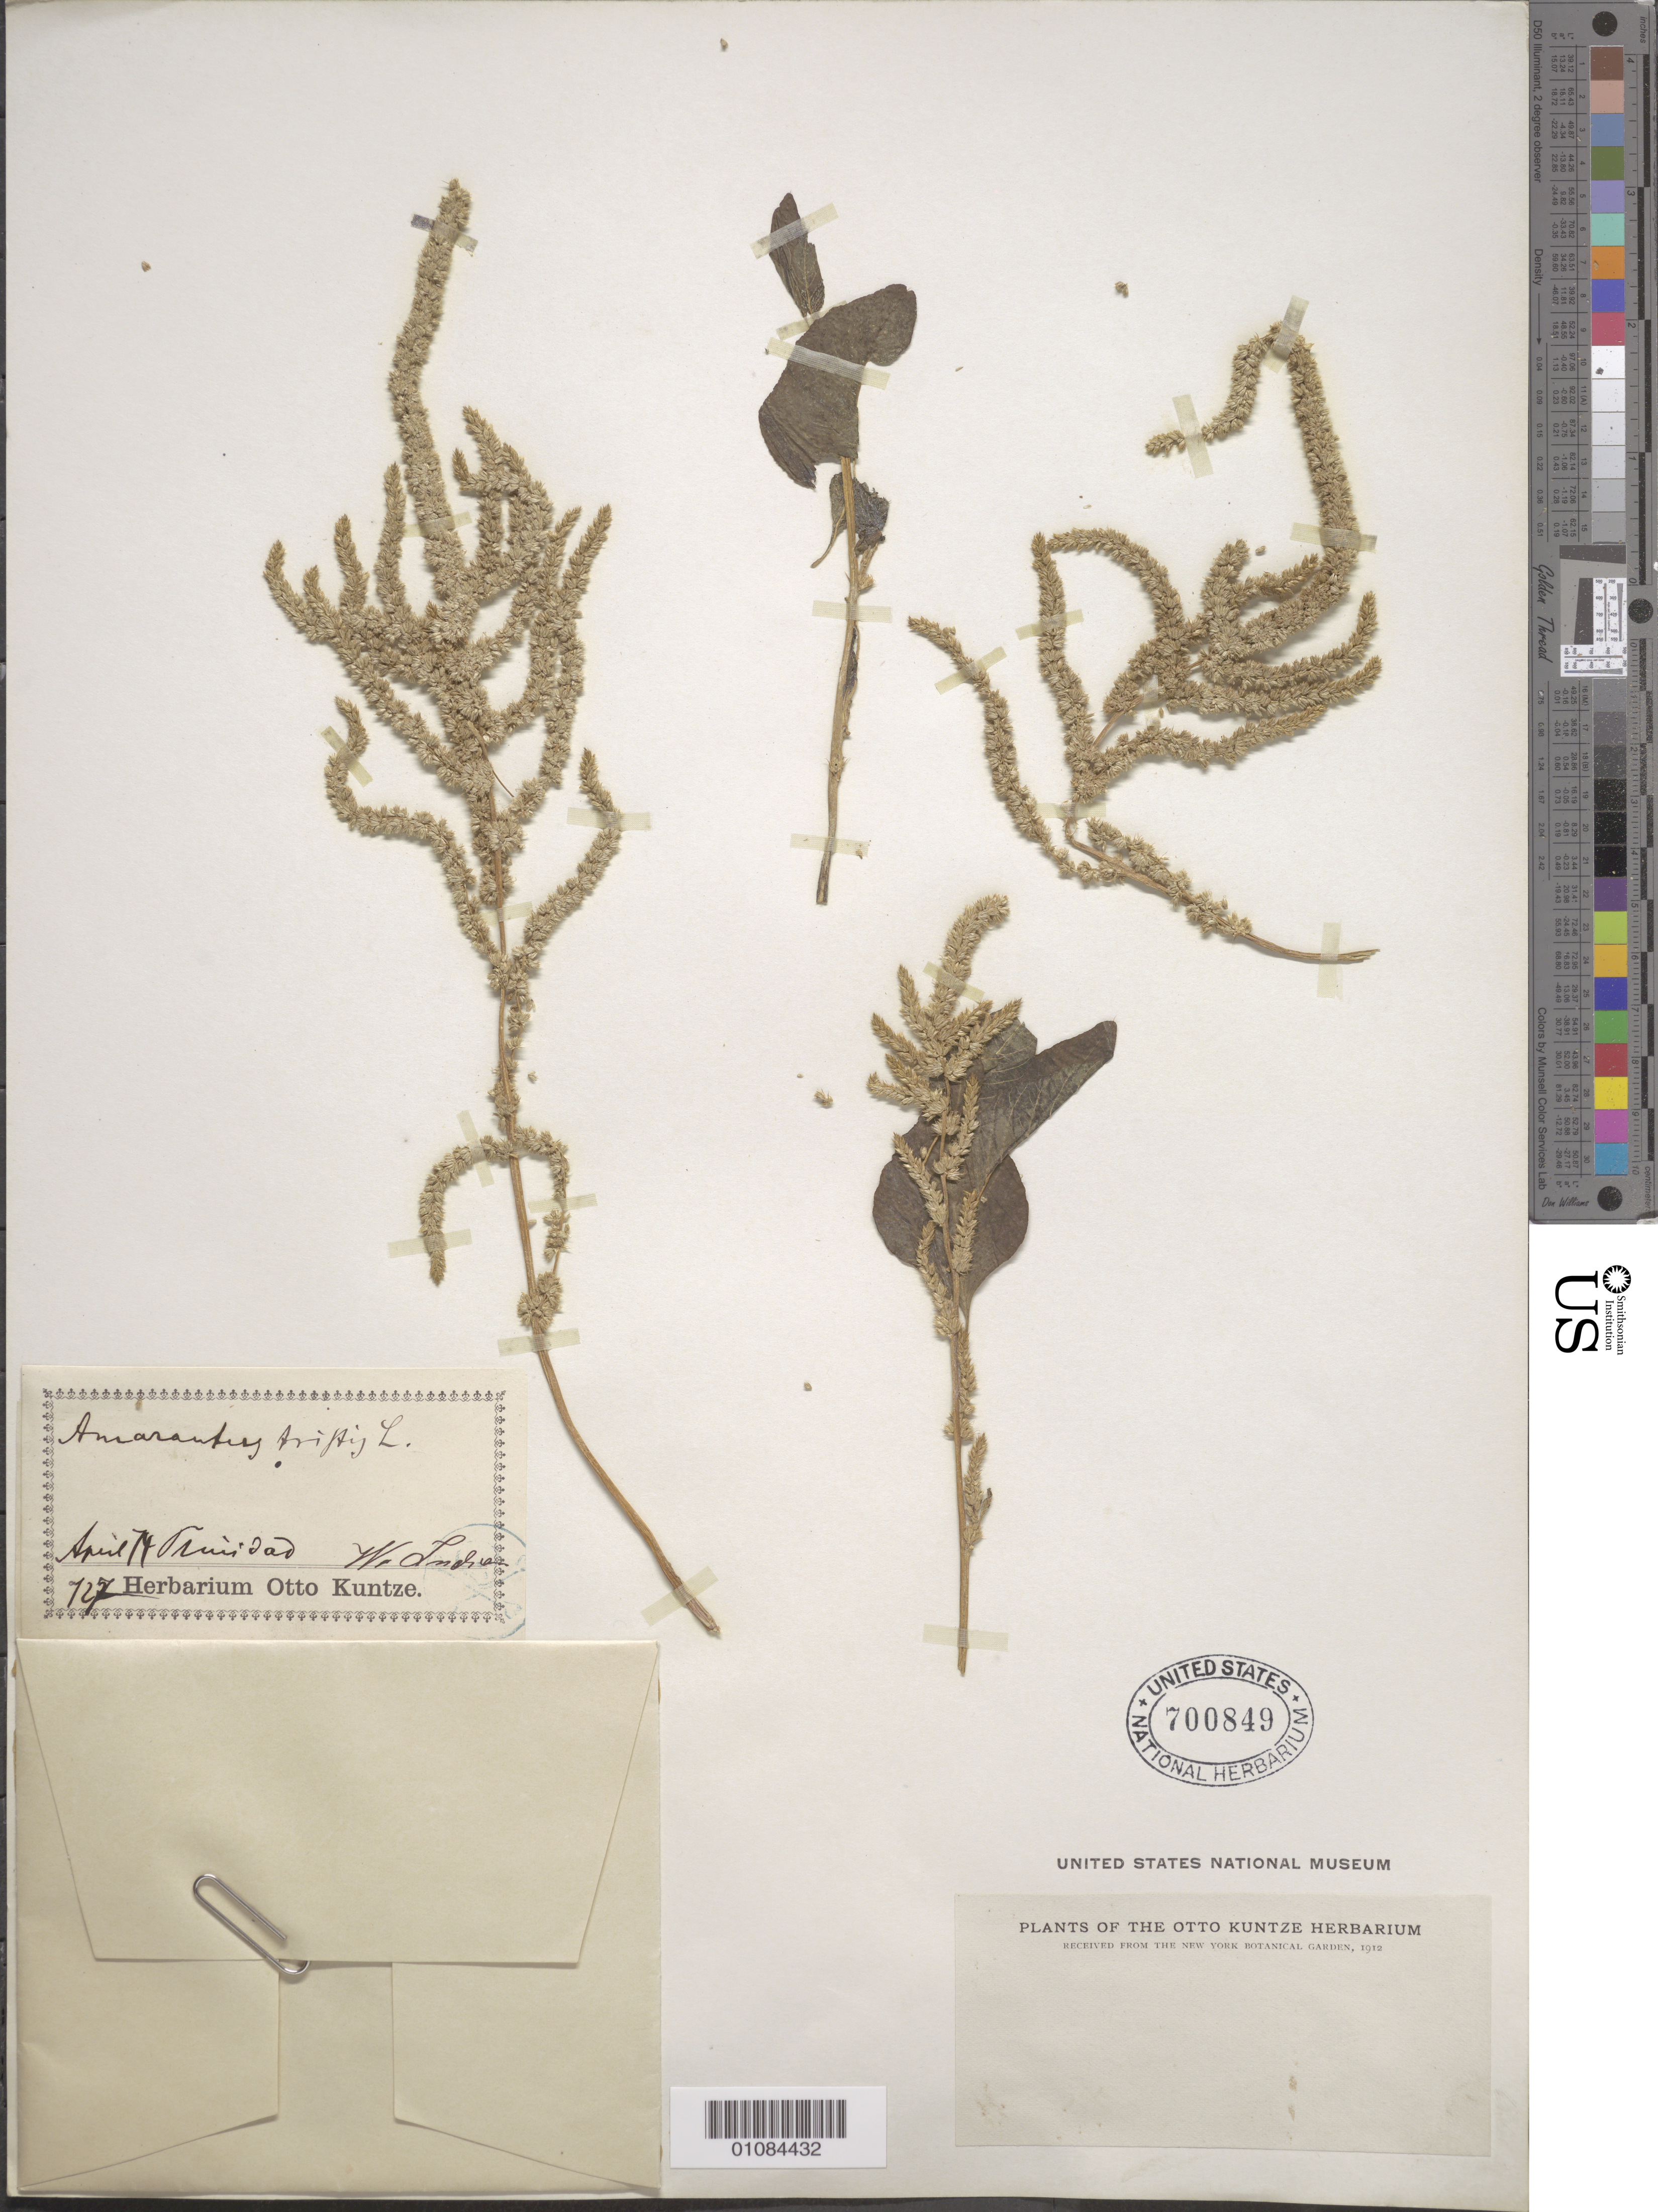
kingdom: Plantae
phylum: Tracheophyta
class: Magnoliopsida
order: Caryophyllales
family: Amaranthaceae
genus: Amaranthus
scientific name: Amaranthus dubius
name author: Mart. ex Thell.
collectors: C.E.O. Kuntze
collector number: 727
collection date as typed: Apr 1874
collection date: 1874-04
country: Trinidad and Tobago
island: Trinidad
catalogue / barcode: US 700849